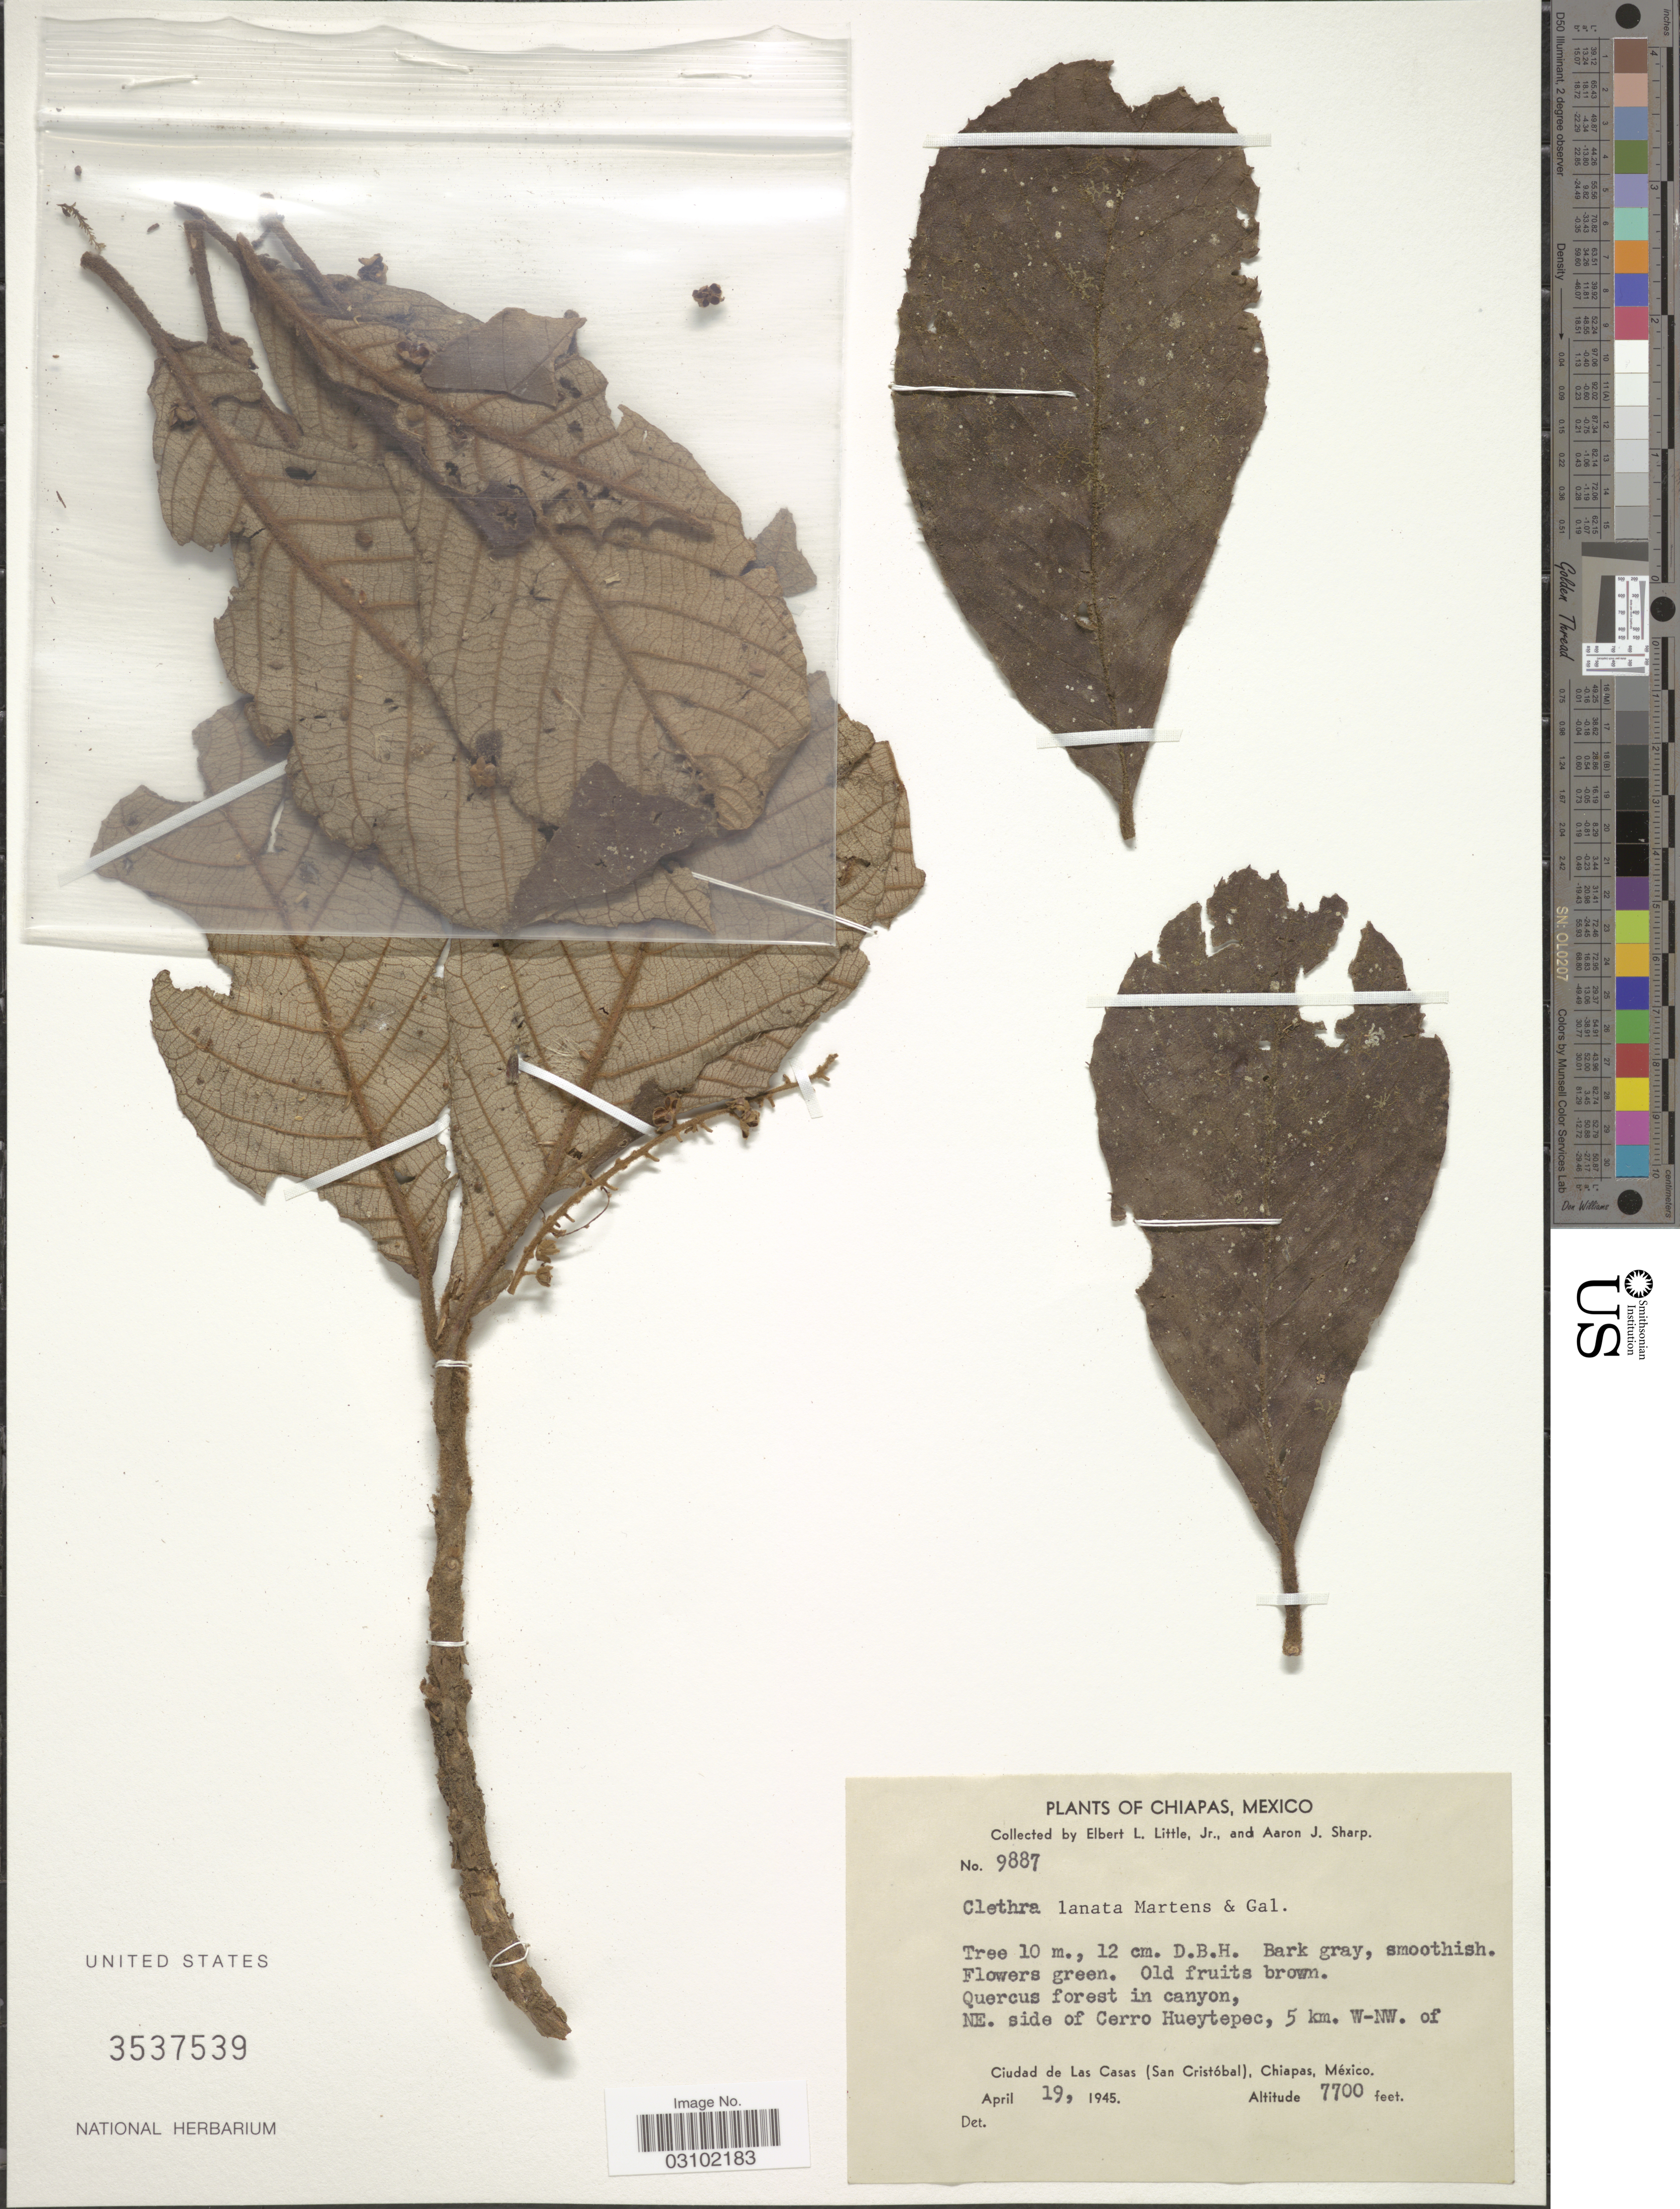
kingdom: Plantae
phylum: Tracheophyta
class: Magnoliopsida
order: Ericales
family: Clethraceae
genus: Clethra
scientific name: Clethra lanata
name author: M. Martens & Galeotti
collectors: E. L. Little & Mrs A. J. Sharp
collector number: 9887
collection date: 1945-04-19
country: Mexico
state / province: Chiapas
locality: NE. side of Cerro Hueytepec, 5 km. W-NW. of Ciudad de Las Casas (San Cristóbal).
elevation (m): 2347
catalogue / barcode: US 3537539